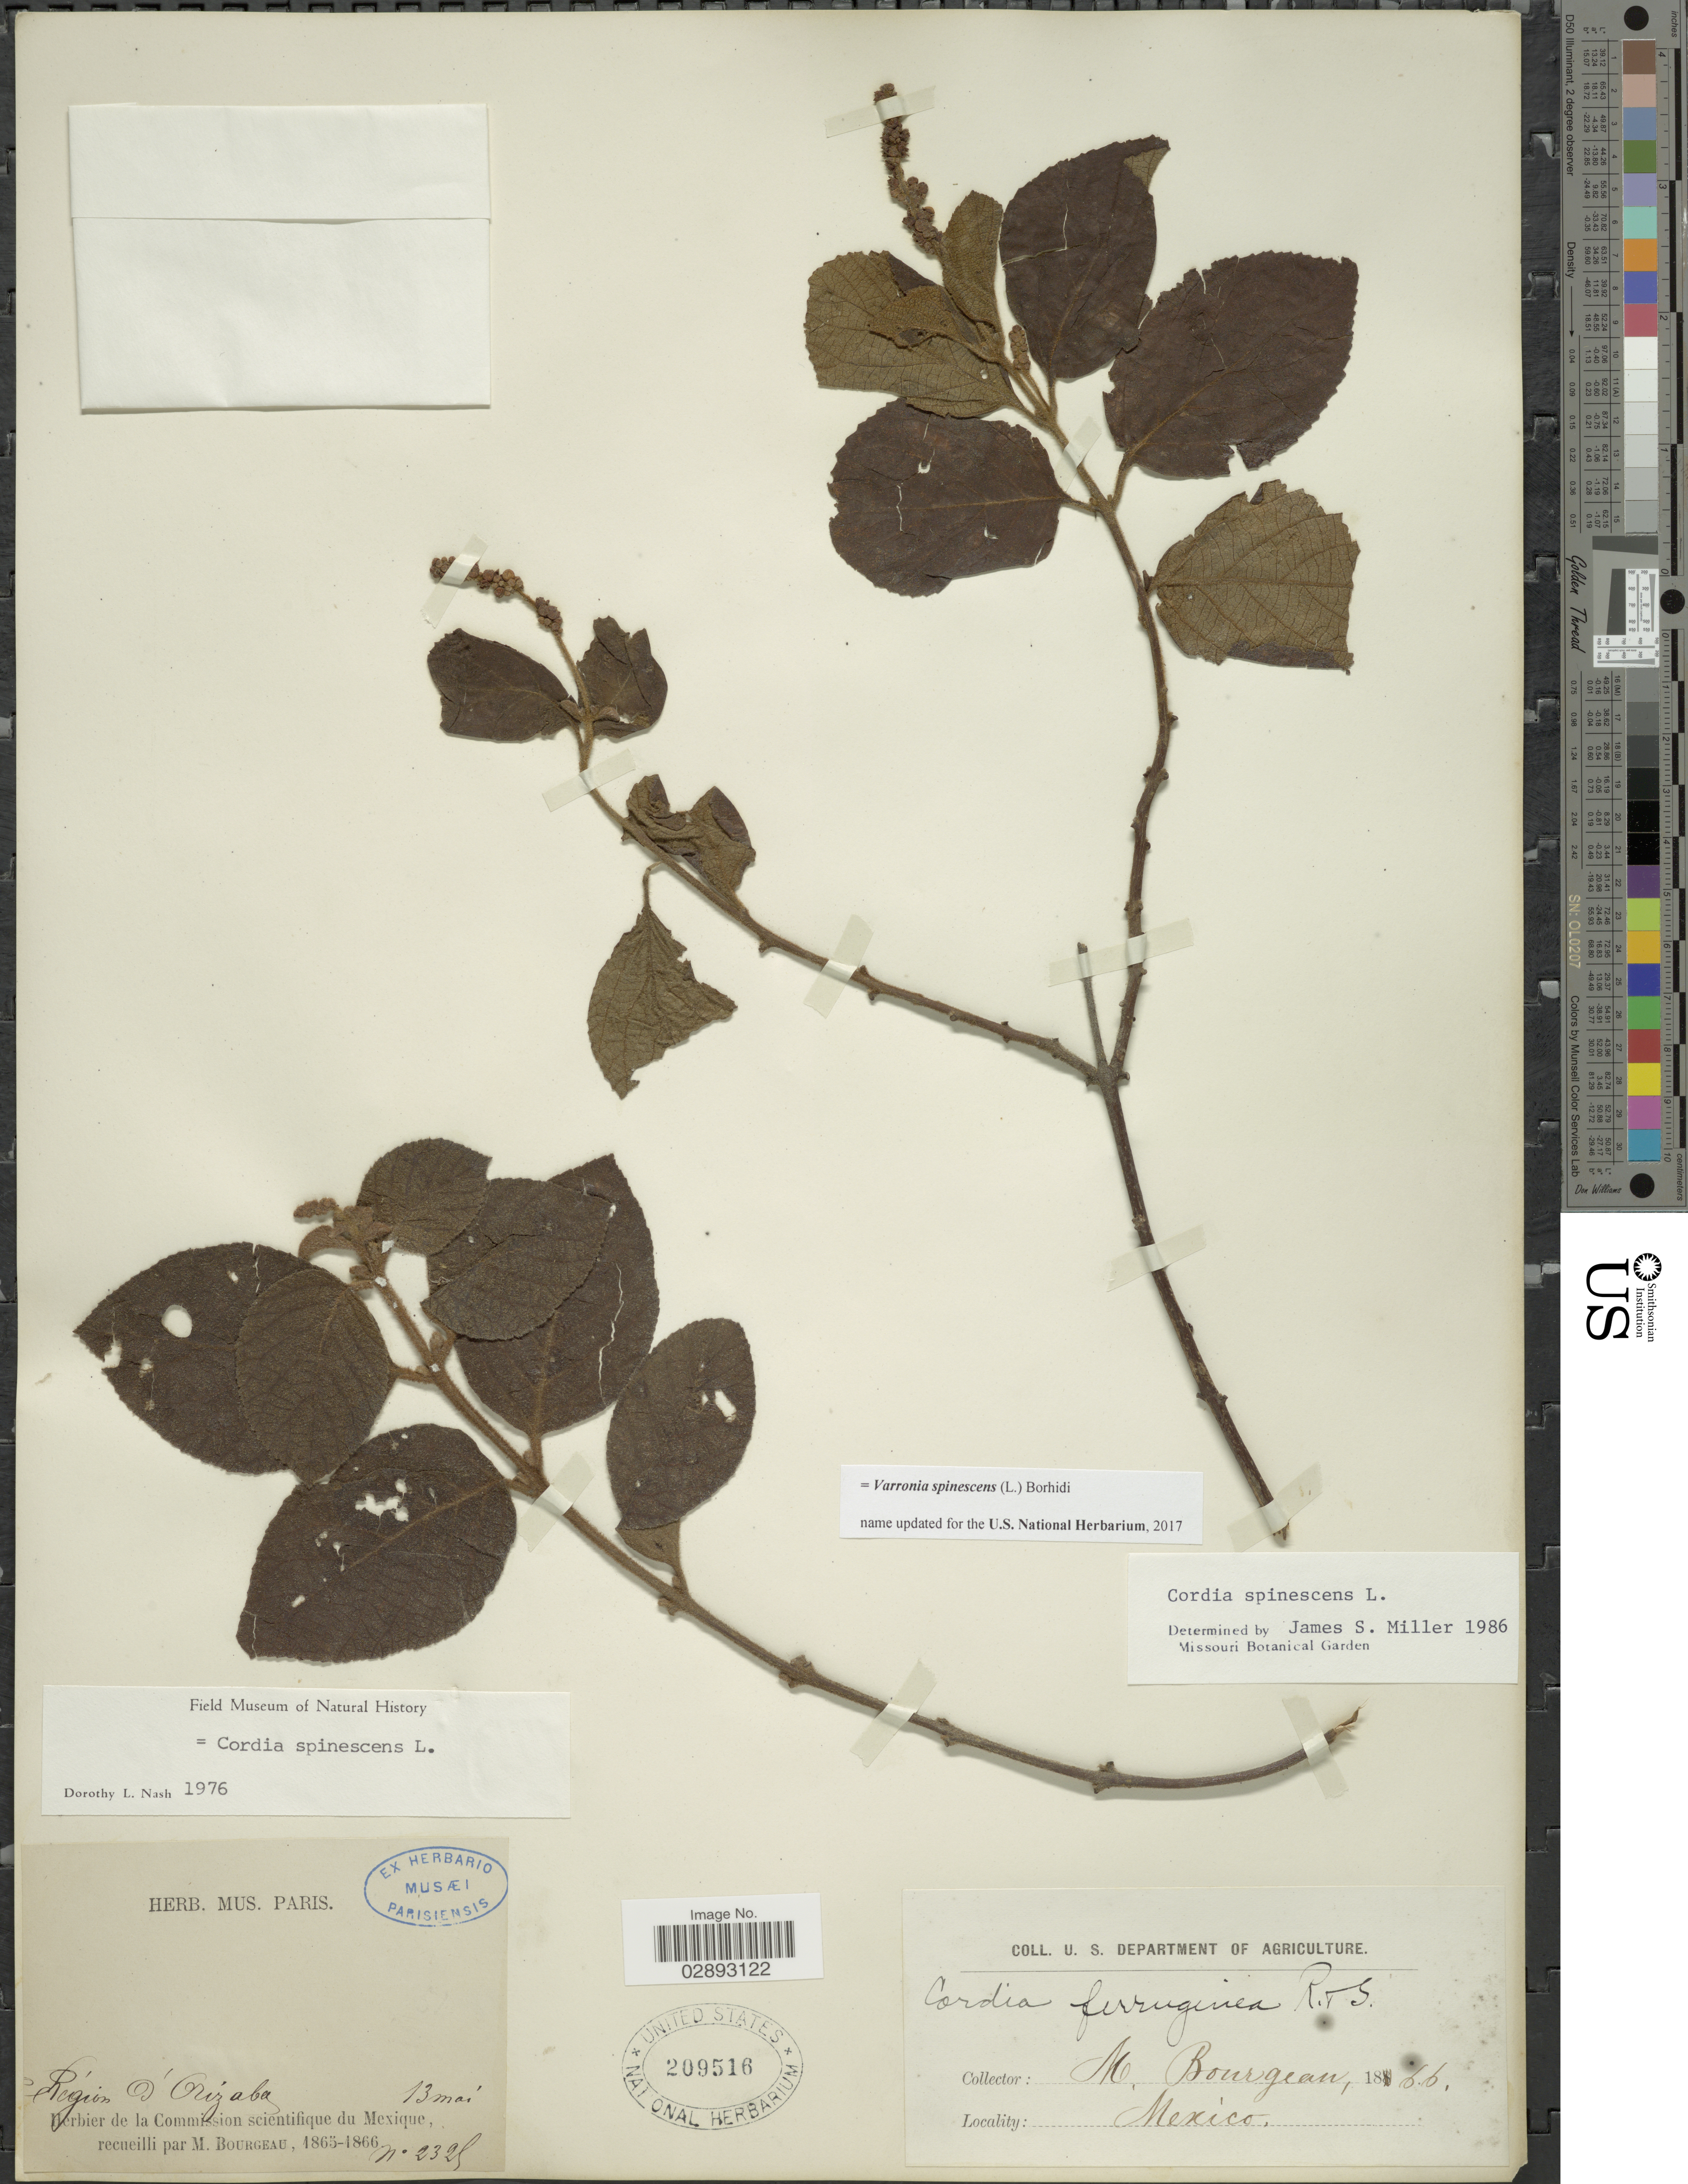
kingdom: Plantae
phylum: Tracheophyta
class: Magnoliopsida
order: Boraginales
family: Cordiaceae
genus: Varronia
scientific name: Varronia spinescens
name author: (L.) Borhidi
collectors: M. Bourgeau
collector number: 2325*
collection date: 1866-05-13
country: Mexico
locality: Région d'Orizaba.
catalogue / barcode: US 209516